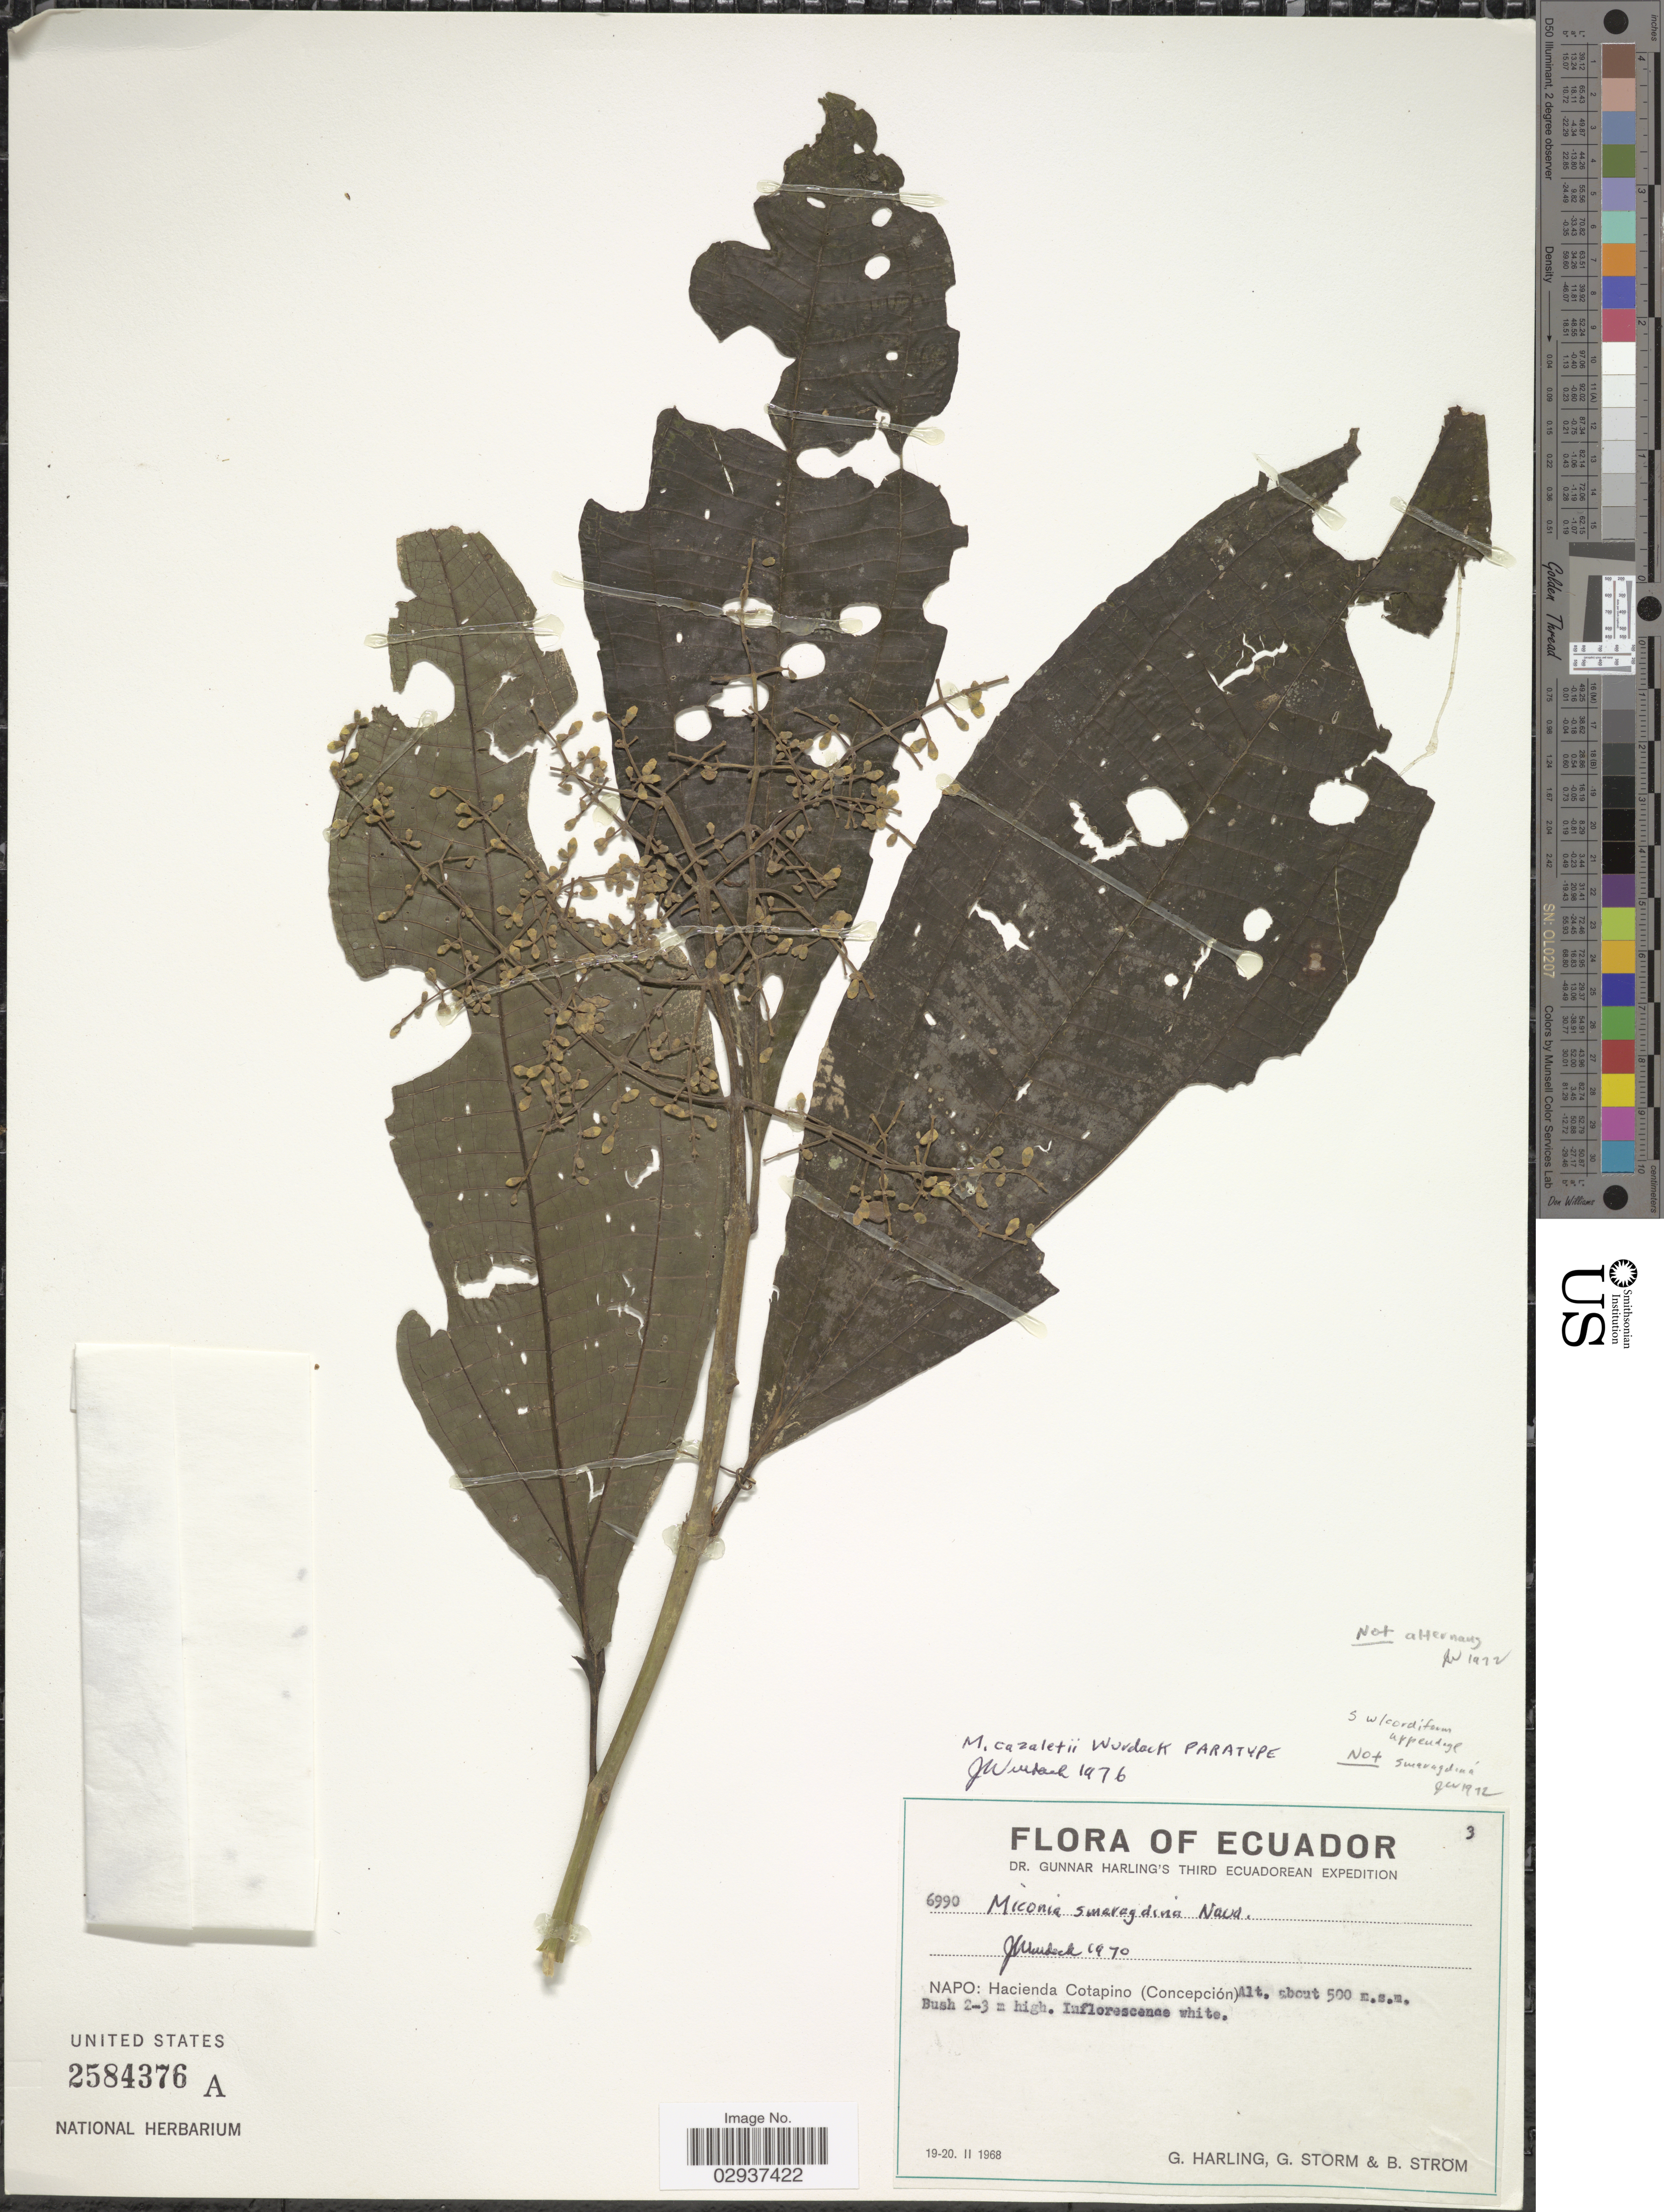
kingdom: Plantae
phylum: Tracheophyta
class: Magnoliopsida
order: Myrtales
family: Melastomataceae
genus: Miconia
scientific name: Miconia cazaletii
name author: Wurdack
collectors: G. Harling, G. Storm & B. Strom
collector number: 6990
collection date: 1968-02-19/1968-02-20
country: Ecuador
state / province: Napo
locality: Hacienda Cotapino (Concepción).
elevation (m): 500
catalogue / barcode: US 2584376A